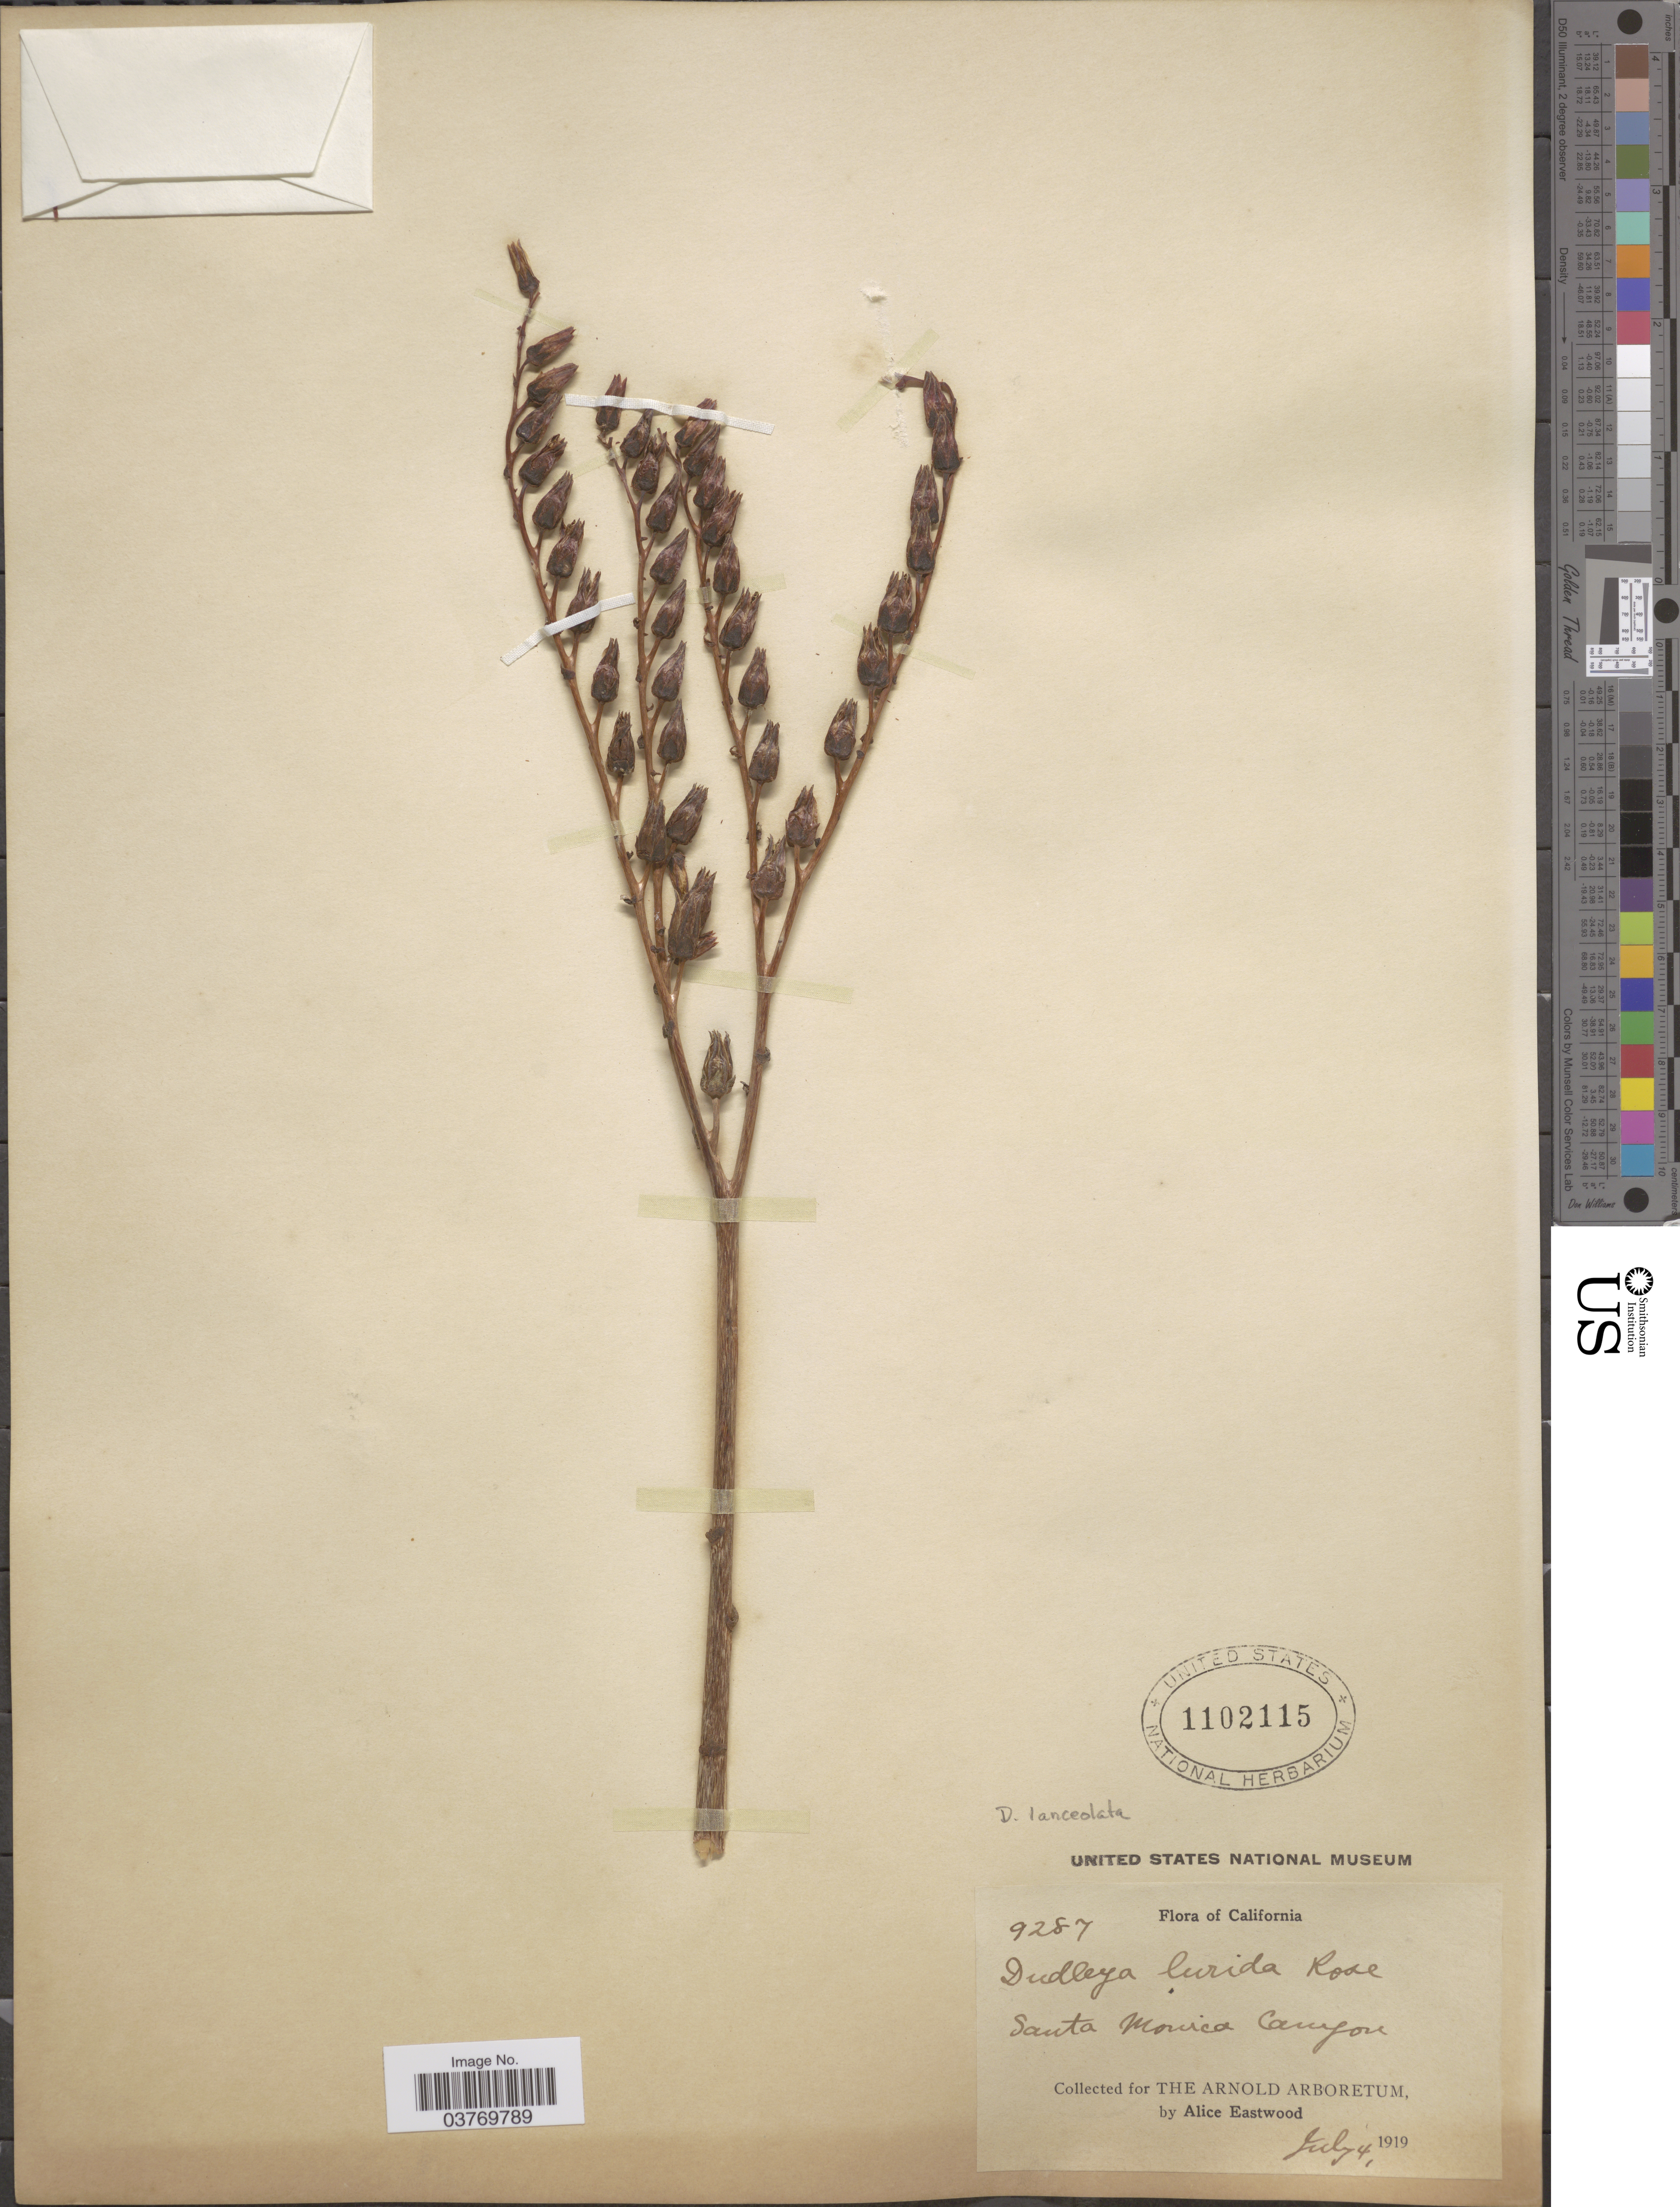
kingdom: Plantae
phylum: Tracheophyta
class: Magnoliopsida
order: Saxifragales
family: Crassulaceae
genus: Dudleya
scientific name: Dudleya lurida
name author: Rose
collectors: A. Eastwood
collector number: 9287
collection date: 1919-07-04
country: United States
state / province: California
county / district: Los Angeles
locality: Santa Monica Canyon.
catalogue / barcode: US 1102115